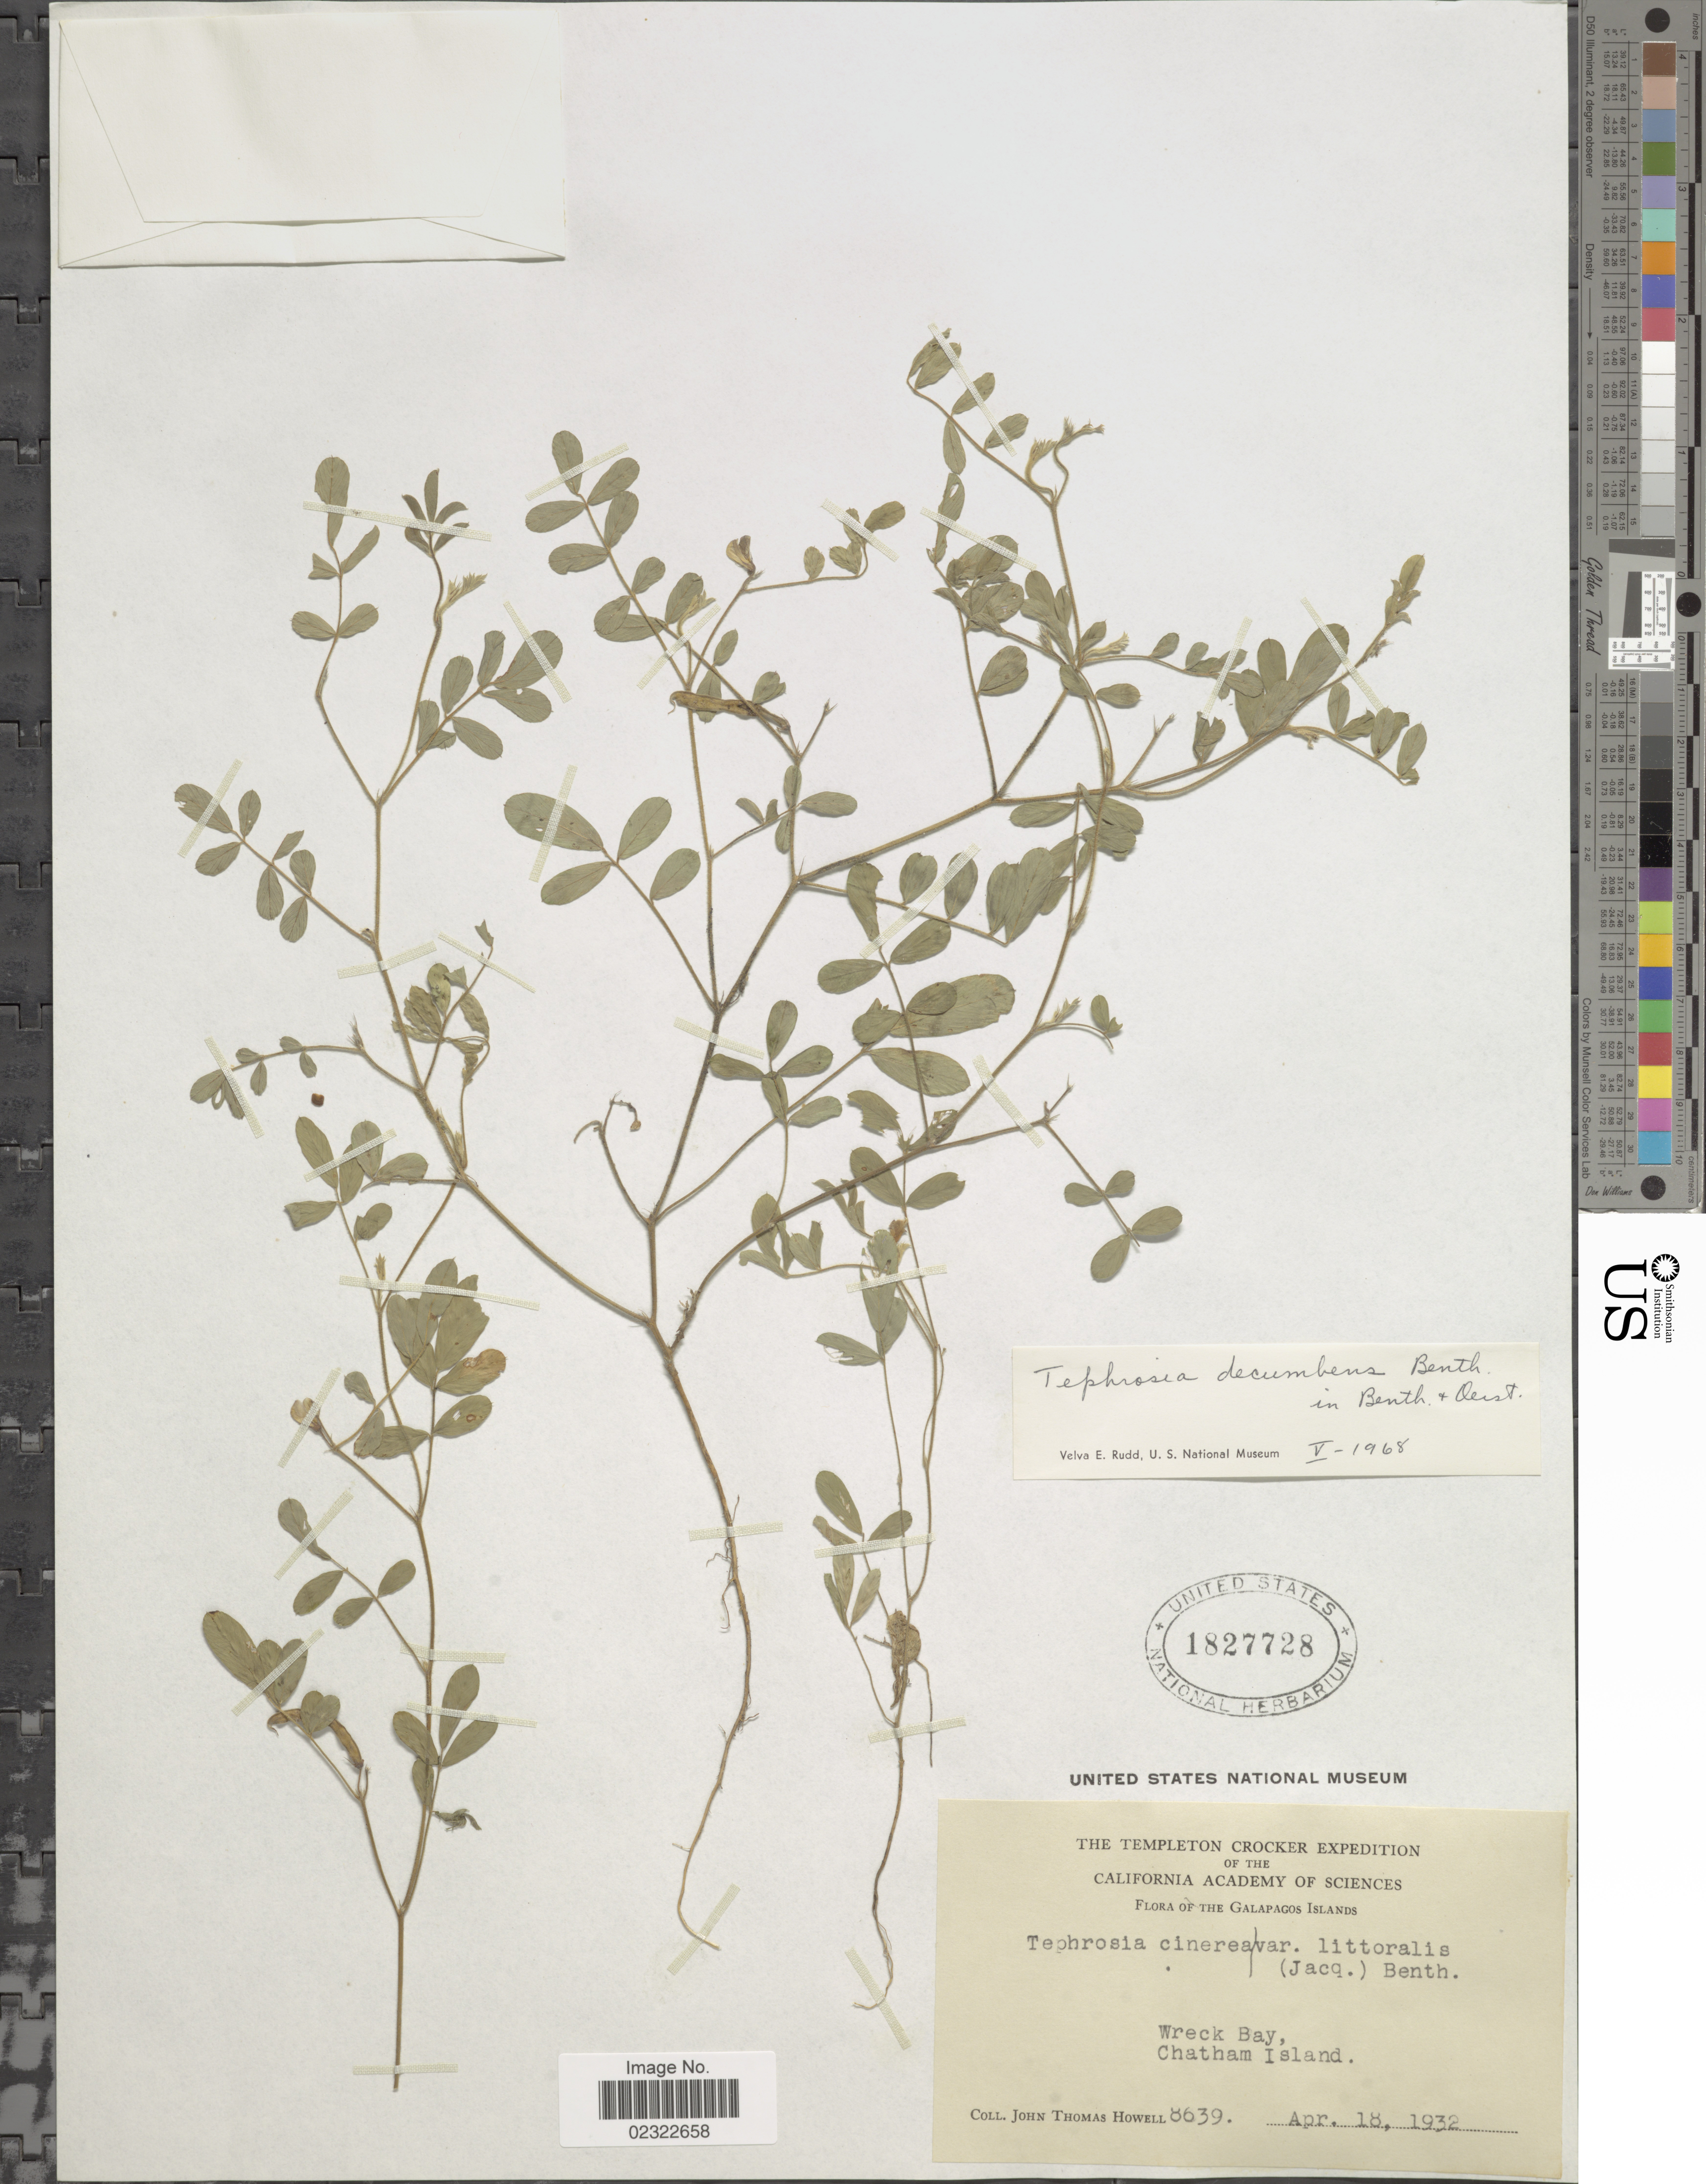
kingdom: Plantae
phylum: Tracheophyta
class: Magnoliopsida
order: Fabales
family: Fabaceae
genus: Tephrosia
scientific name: Tephrosia decumbens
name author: Benth.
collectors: J. T. Howell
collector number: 8639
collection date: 1932-04-18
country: Ecuador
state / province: Colón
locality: Galapagos Islands. Wreck Bay, Chatham Island.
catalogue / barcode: US 1827728